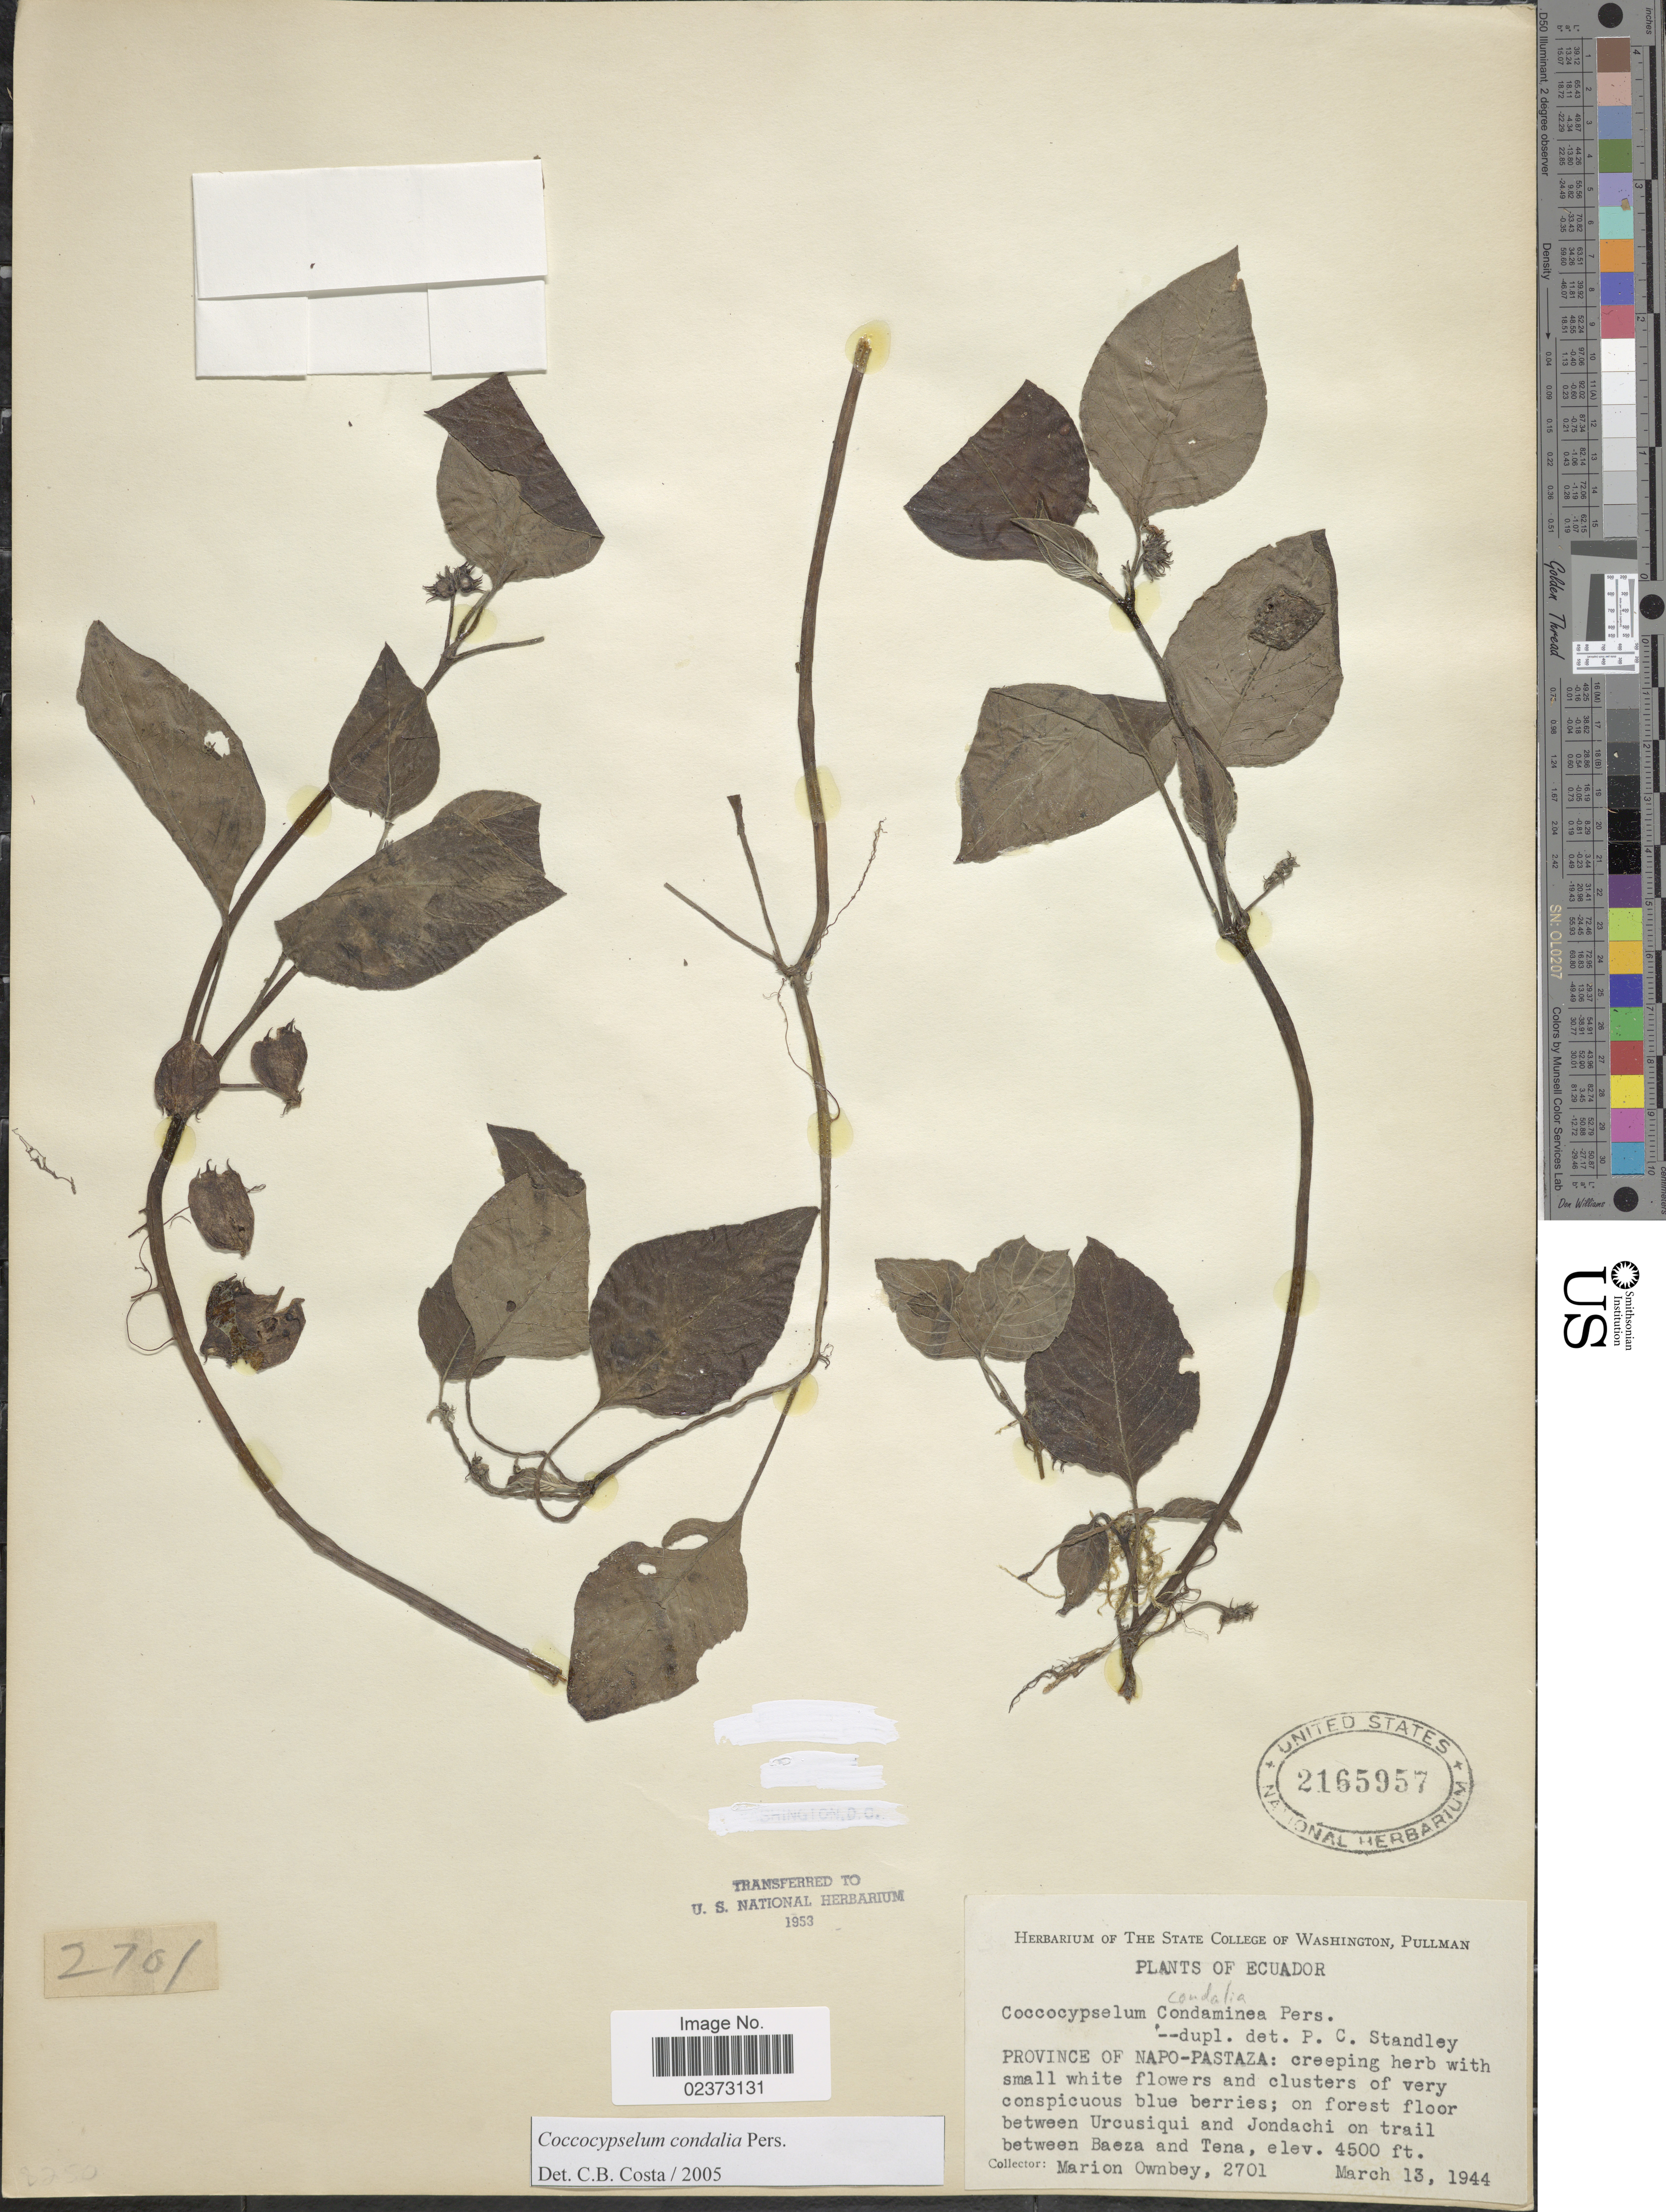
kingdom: Plantae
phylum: Tracheophyta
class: Magnoliopsida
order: Gentianales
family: Rubiaceae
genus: Coccocypselum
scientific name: Coccocypselum condalia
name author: Pers.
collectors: F. M. Ownbey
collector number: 2701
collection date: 1944-03-13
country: Ecuador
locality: Province of Napo-Pastaza: on forest floor between Urcusiqui and Jondachi on trail between Baeza and Tena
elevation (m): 1372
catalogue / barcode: US 2165957